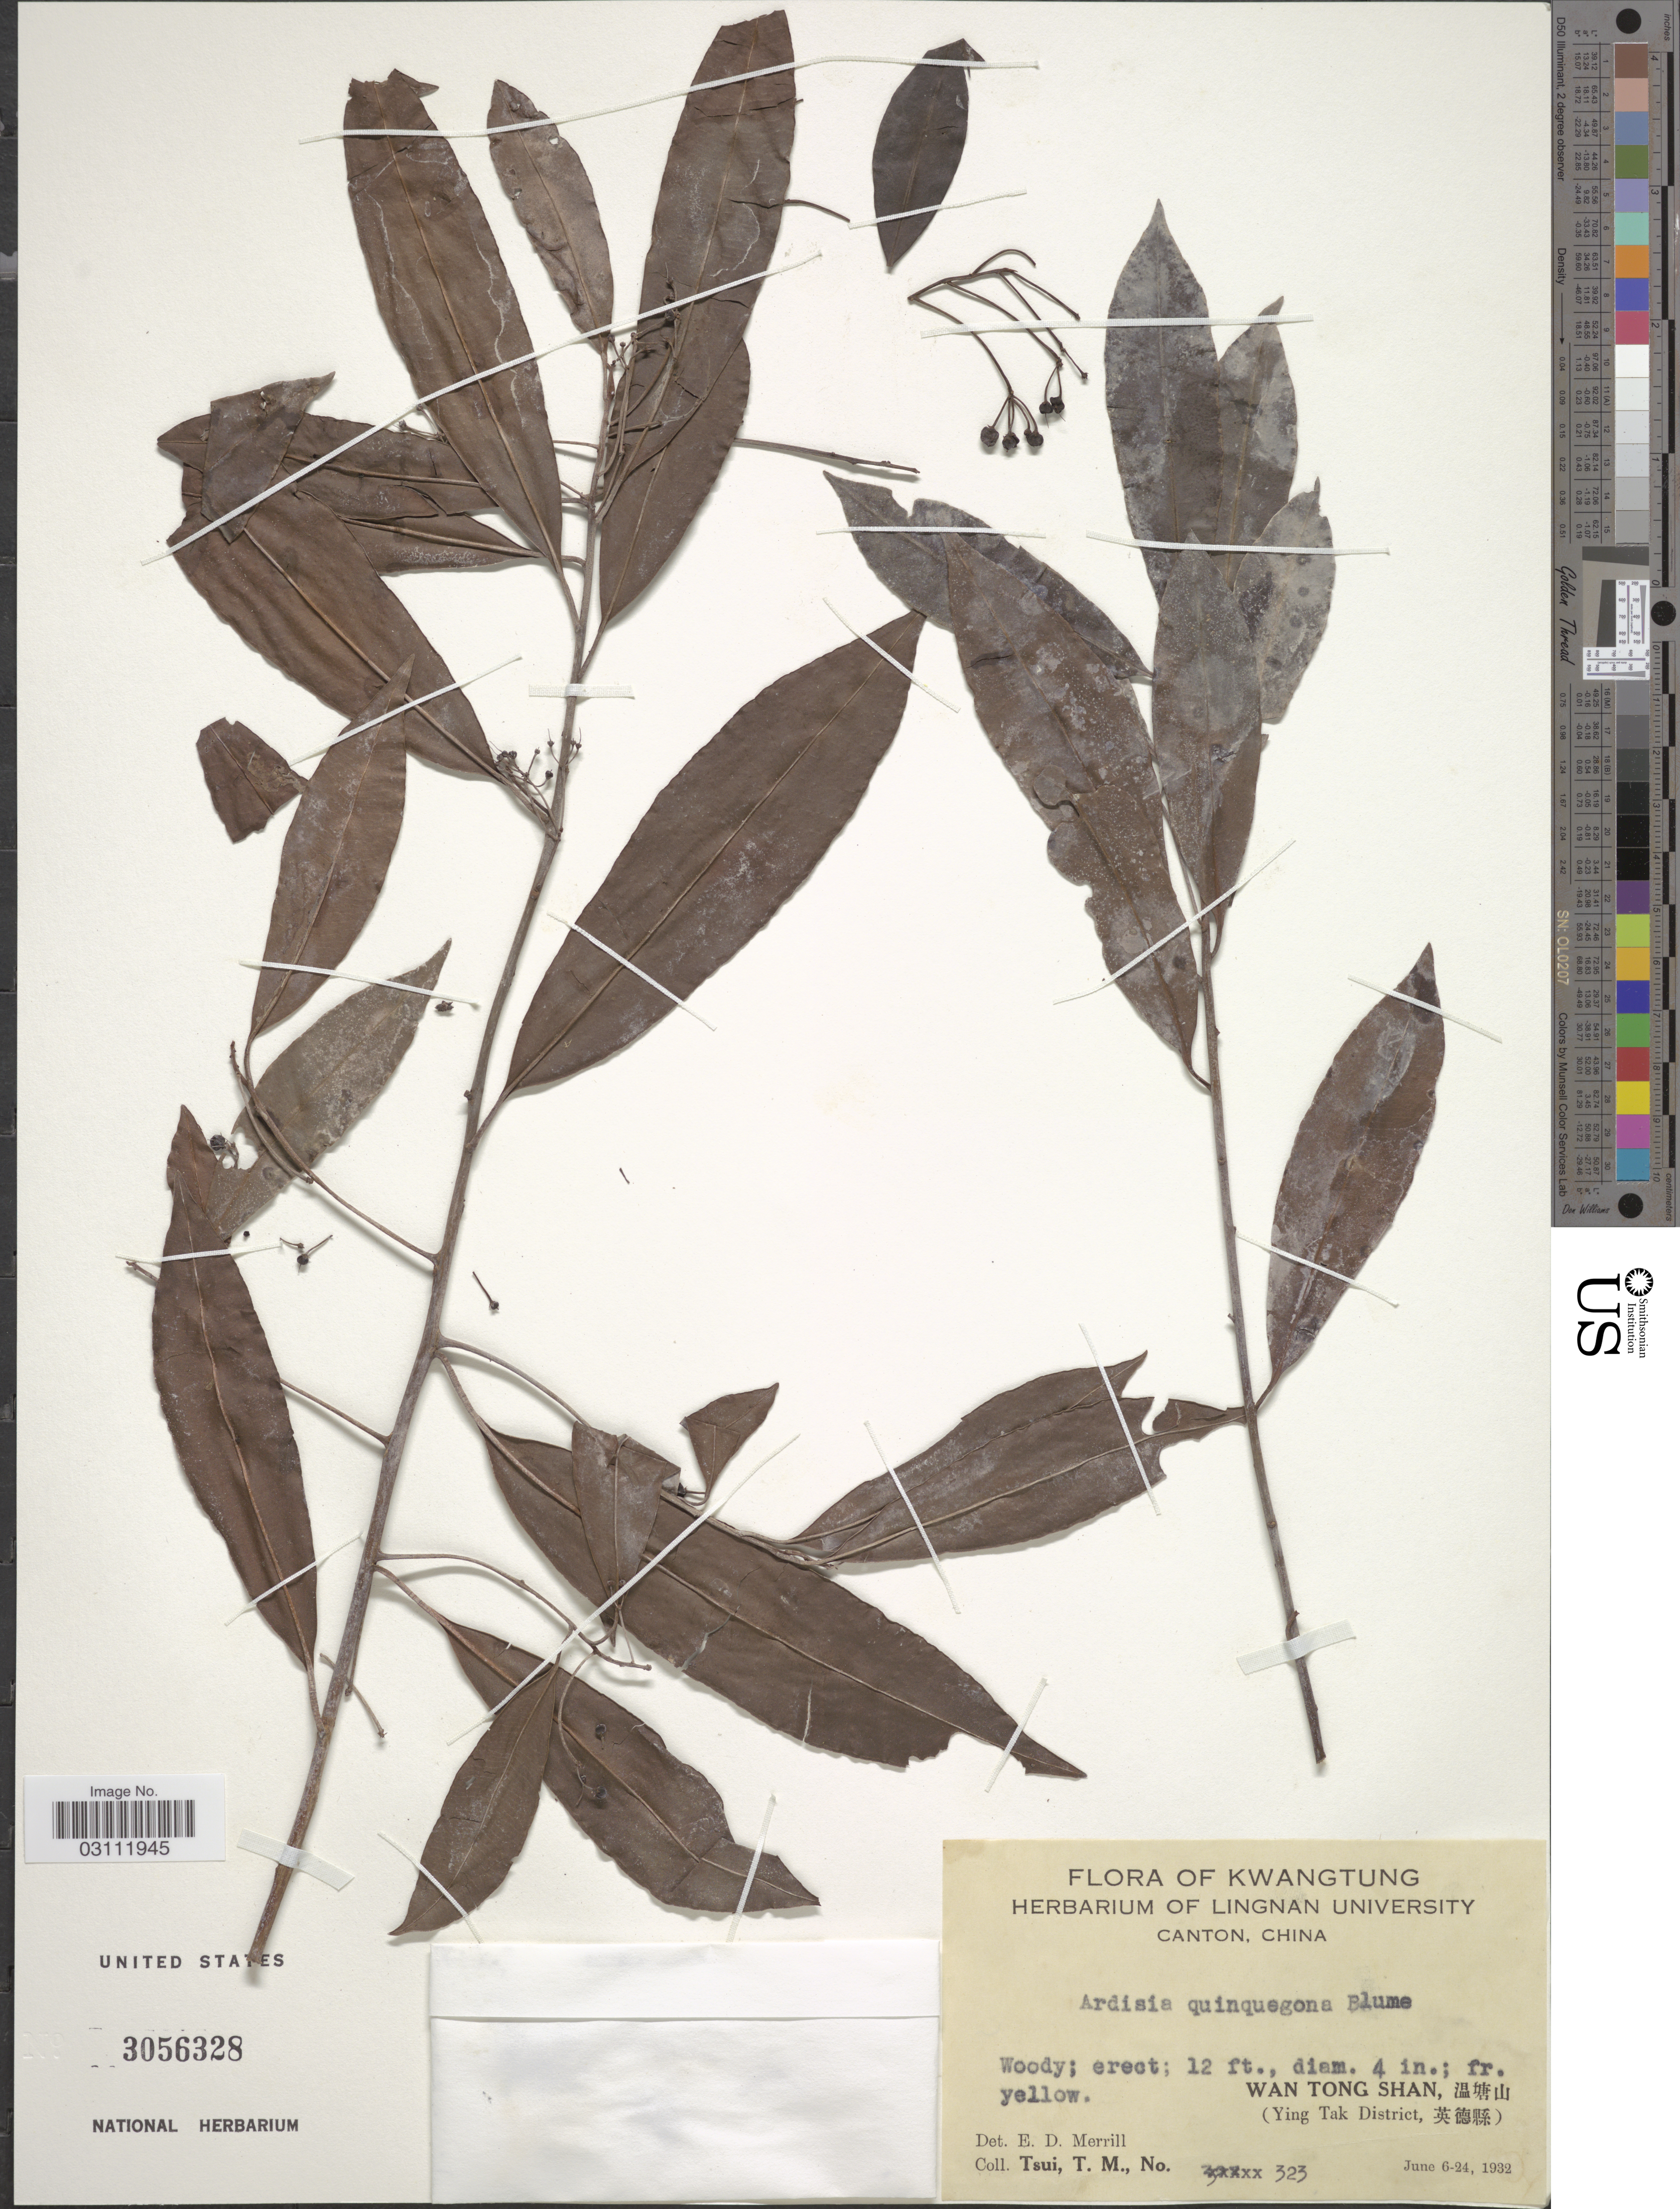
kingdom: Plantae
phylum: Tracheophyta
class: Magnoliopsida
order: Ericales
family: Primulaceae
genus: Ardisia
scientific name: Ardisia quinquegona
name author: Blume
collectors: T. Tsui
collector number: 323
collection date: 1932-06-06/1932-06-24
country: China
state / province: Guangdong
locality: Kwangtung. Wan Tong Shan (Ying Tak District).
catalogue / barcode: US 3056328